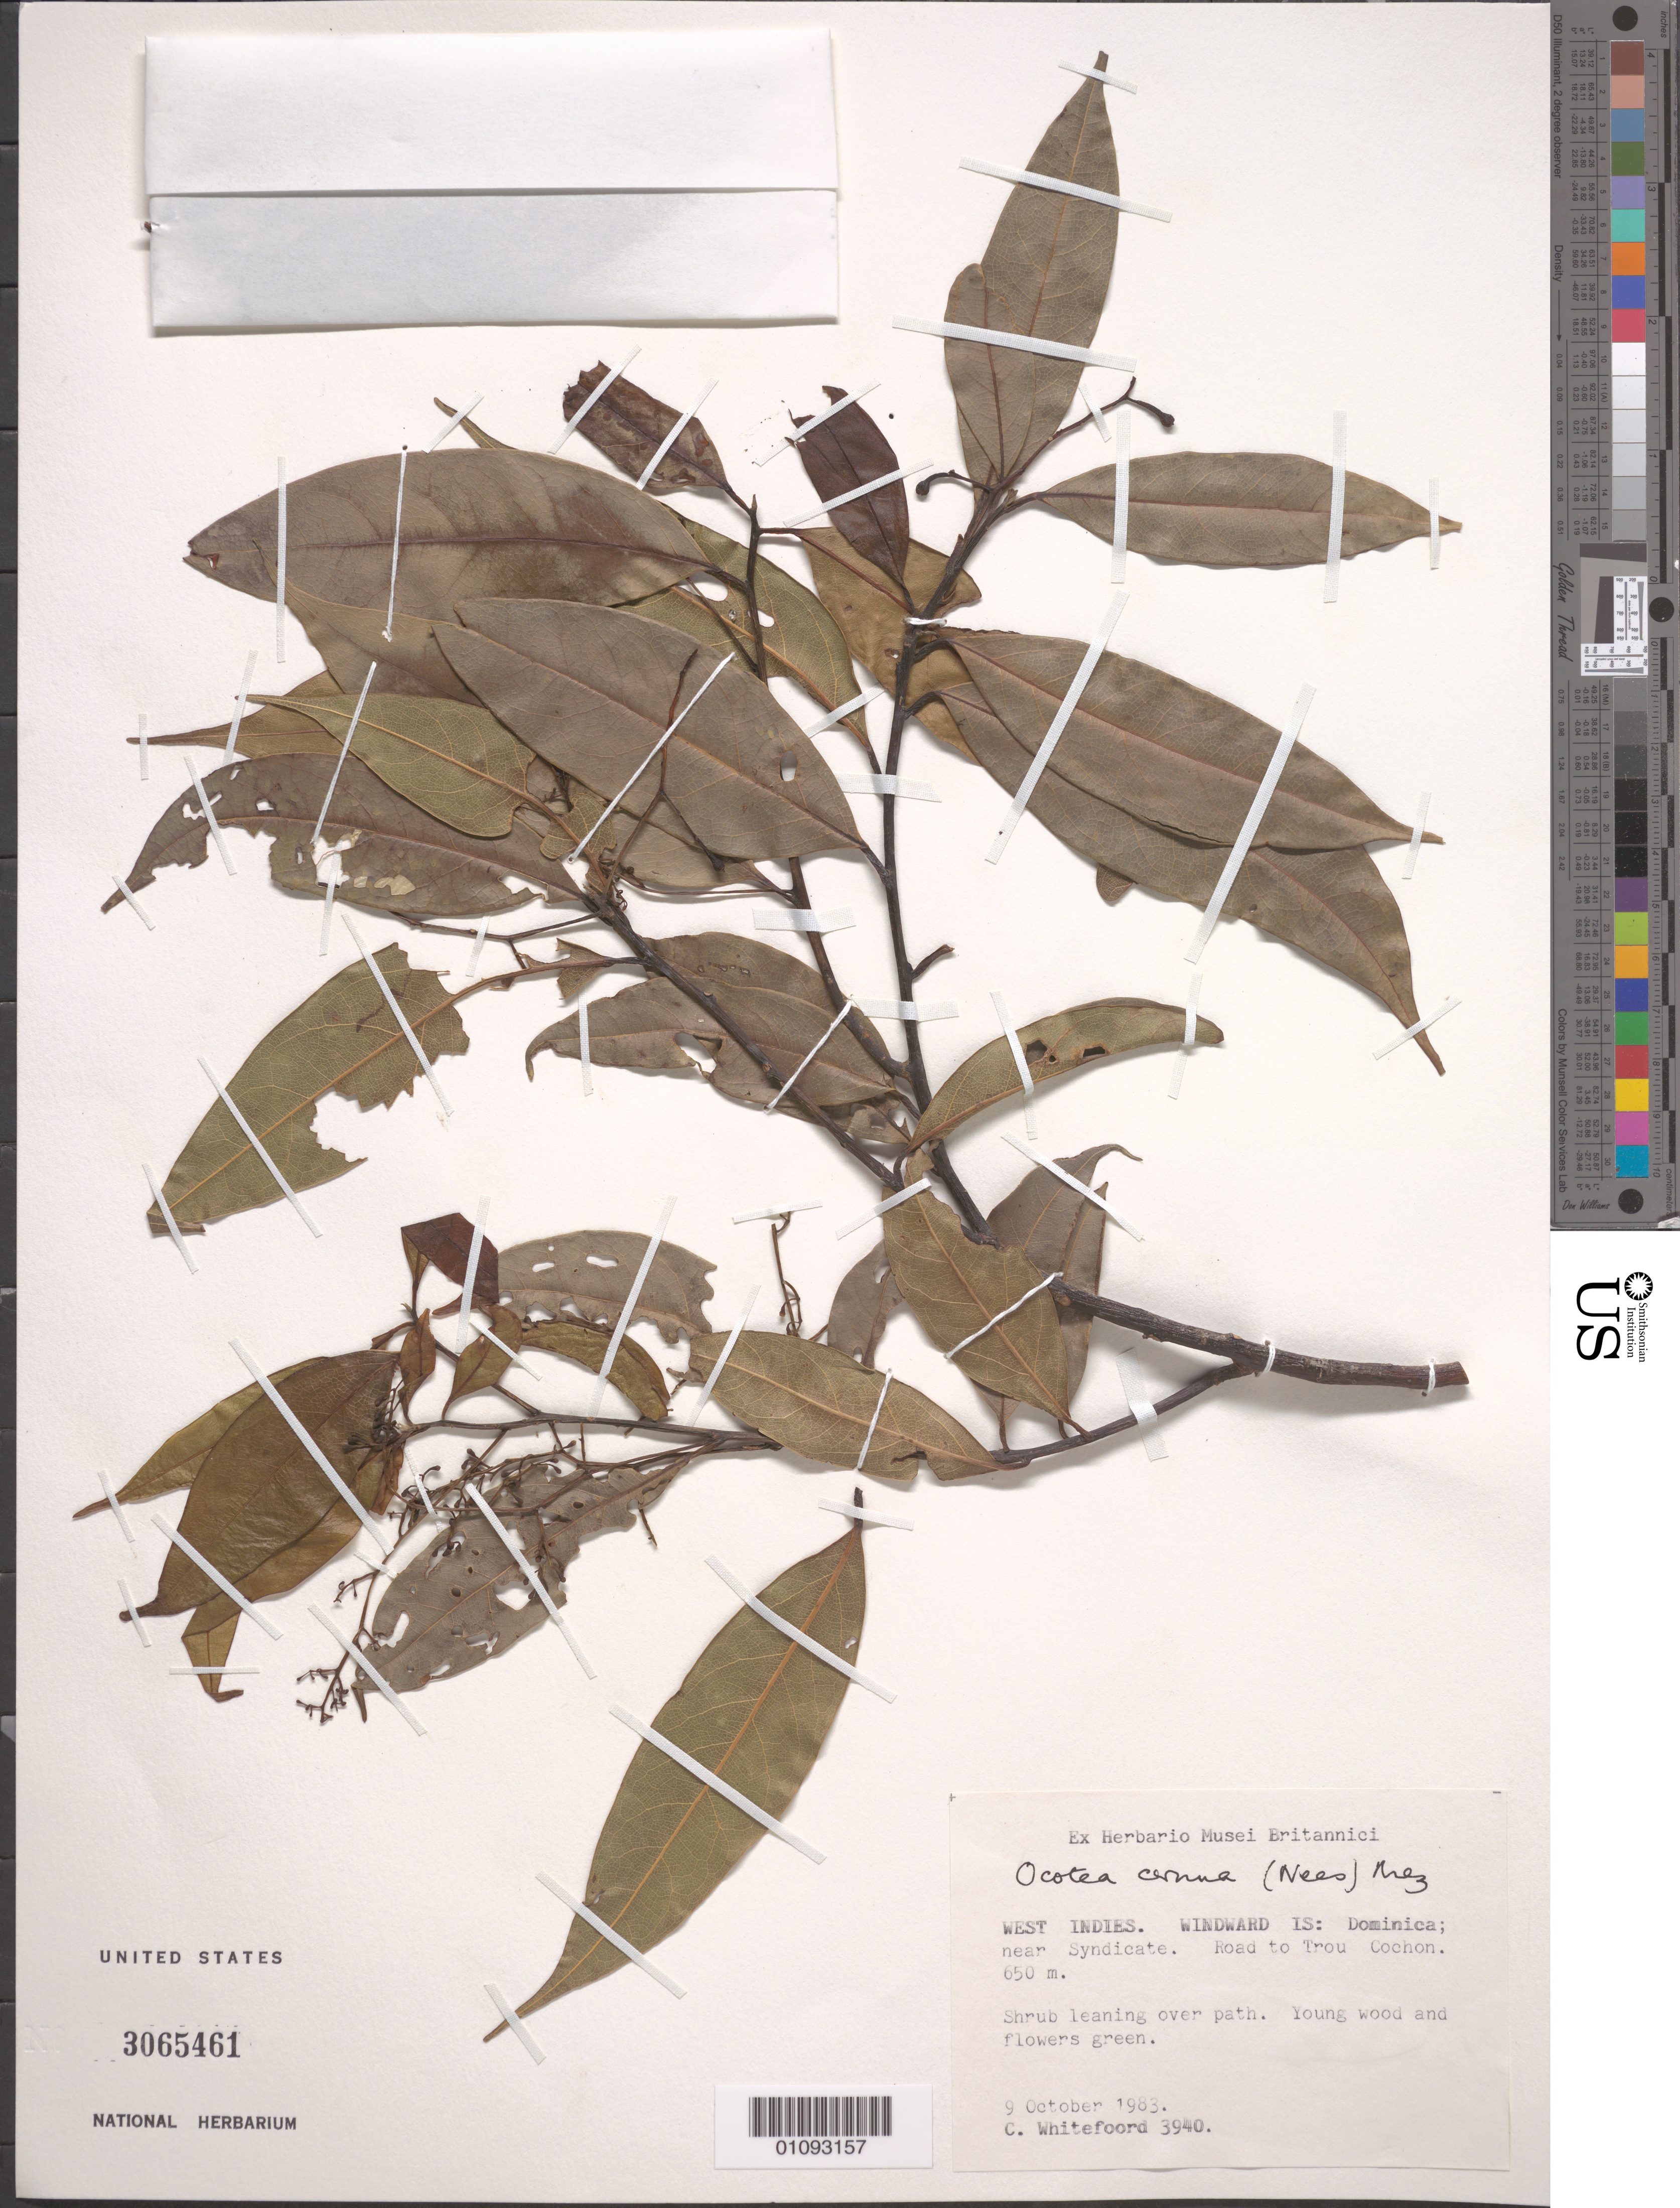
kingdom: Plantae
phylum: Tracheophyta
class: Magnoliopsida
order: Laurales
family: Lauraceae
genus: Ocotea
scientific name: Ocotea cernua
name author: (Nees) Mez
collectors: C. Whitefoord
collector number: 3940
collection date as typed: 09 Oct 1983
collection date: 1983-10-09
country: Dominica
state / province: St. John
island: Dominica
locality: Road to Trou Cochon, near Syndicate.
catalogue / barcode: US 3065461